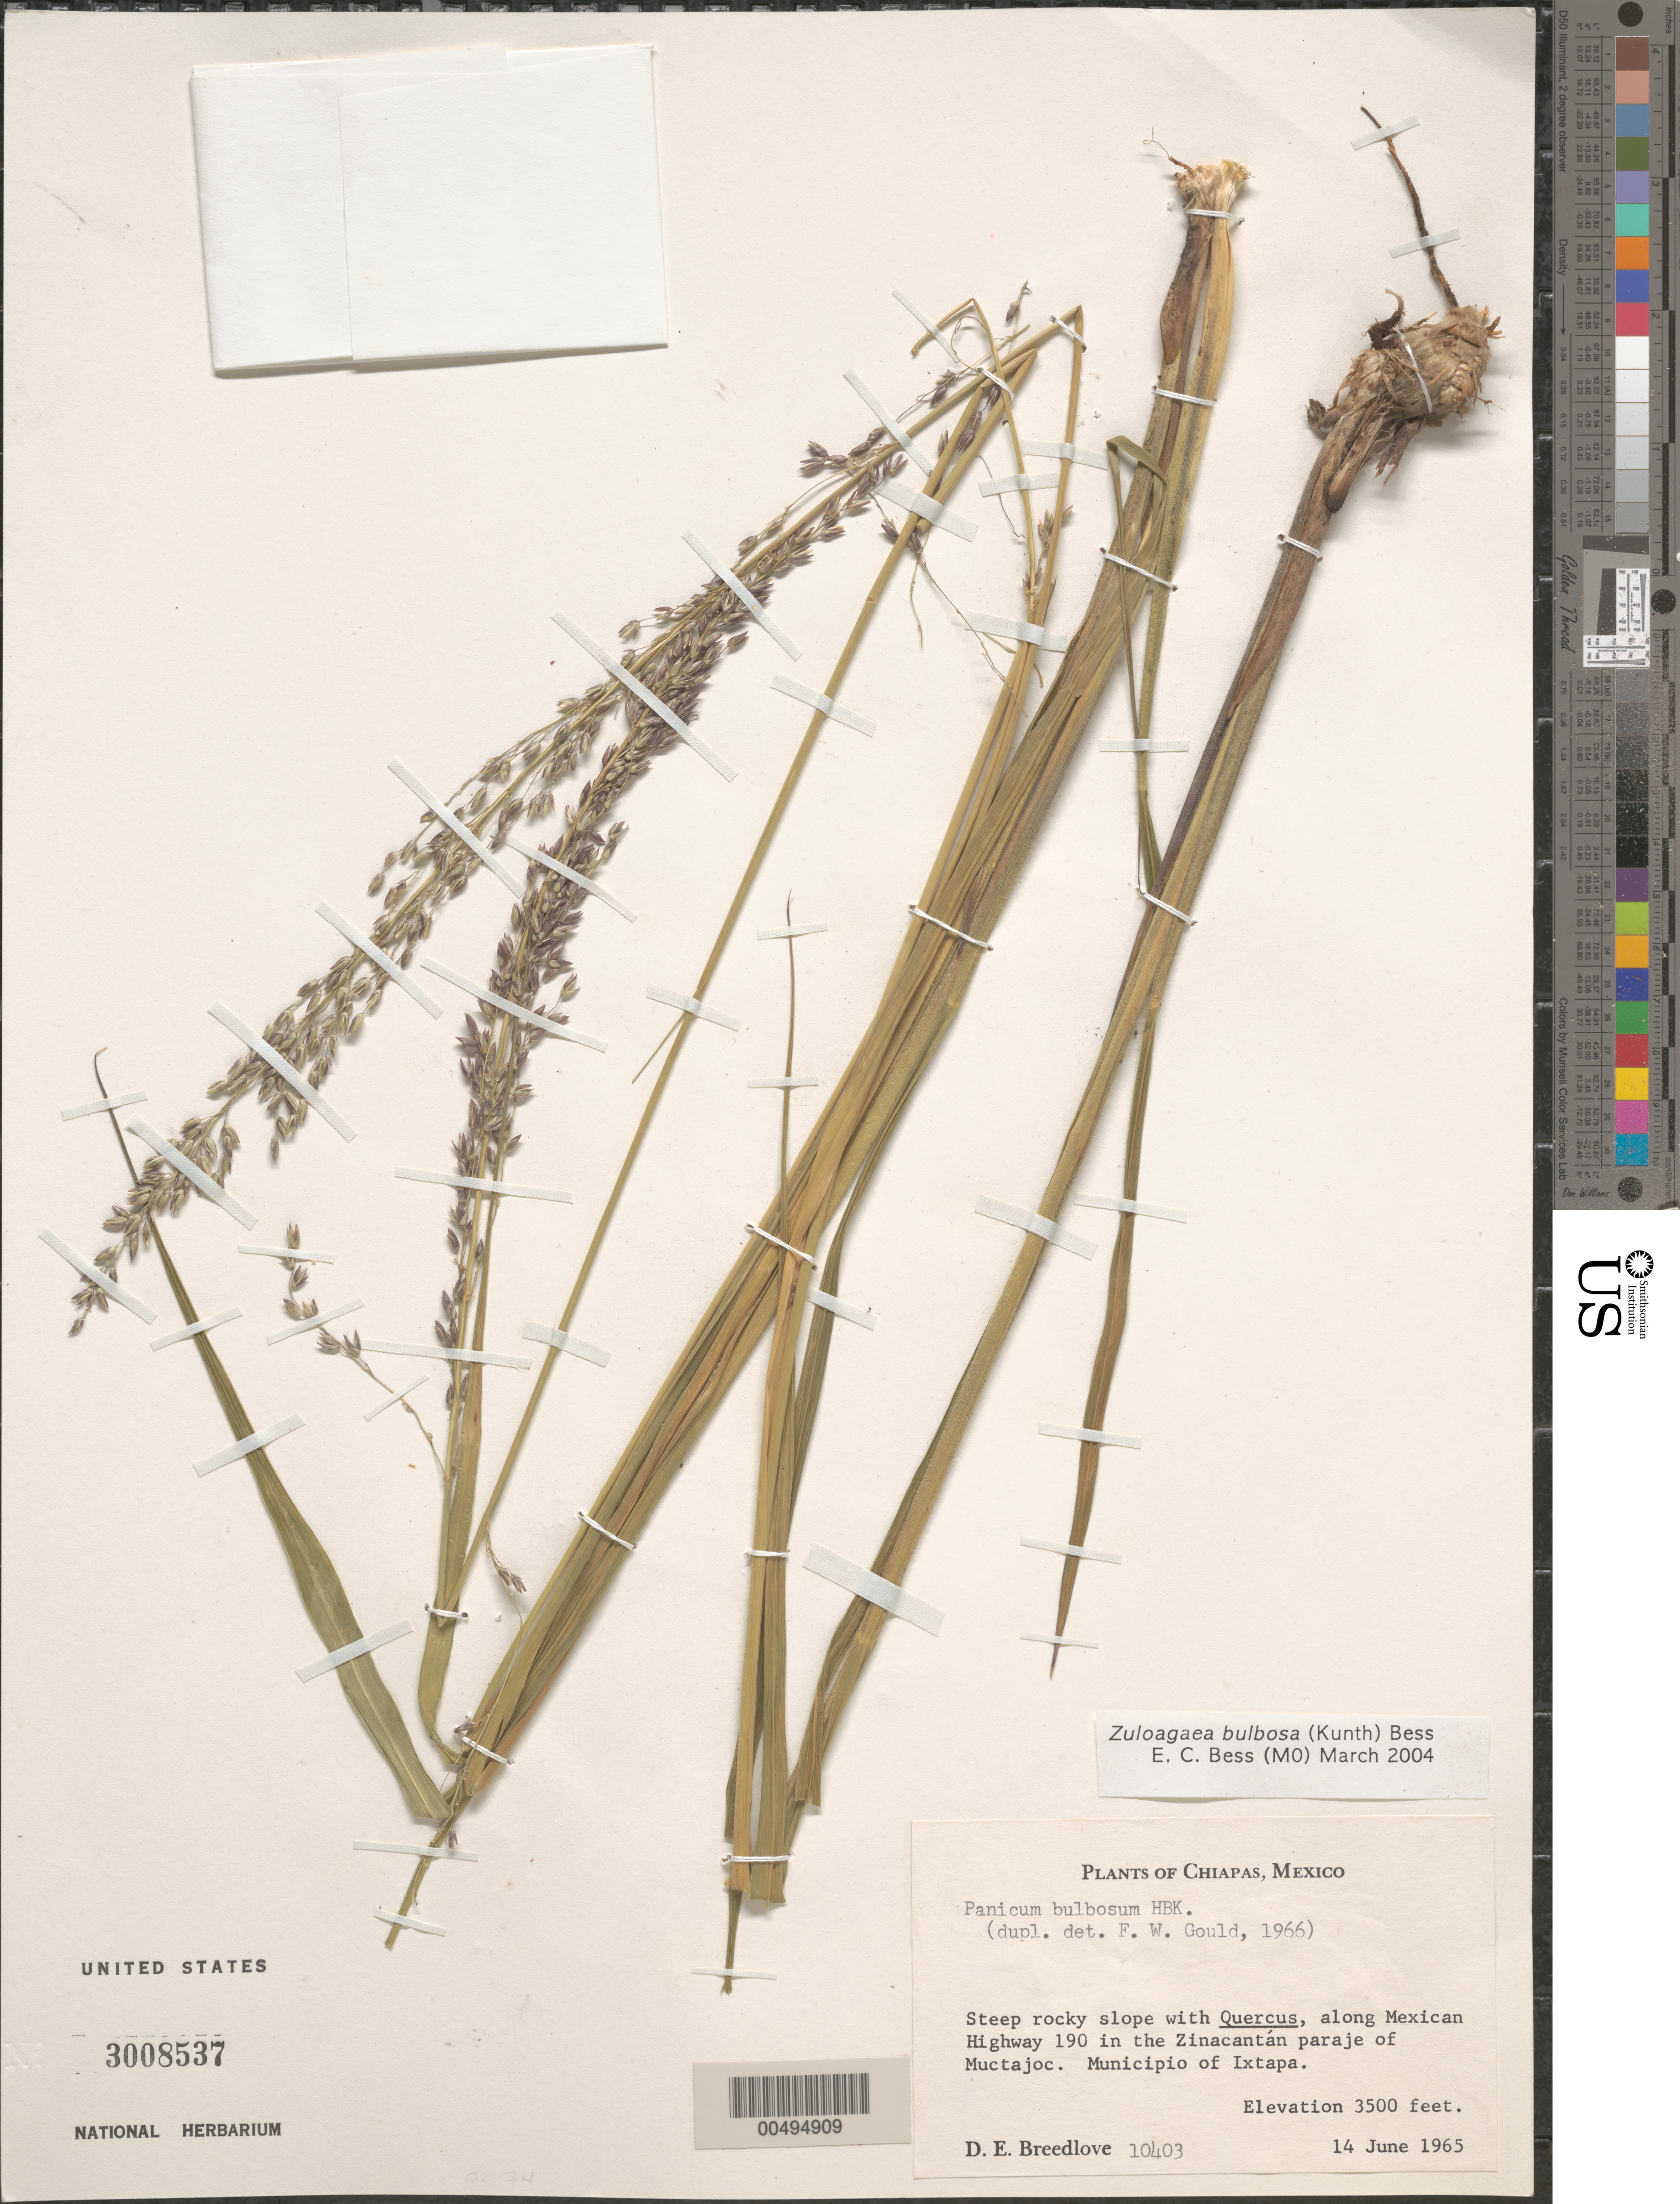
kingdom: Plantae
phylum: Tracheophyta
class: Liliopsida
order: Poales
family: Poaceae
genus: Panicum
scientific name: Panicum bulbosum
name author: Kunth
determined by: Gould, F. W.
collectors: D. E. Breedlove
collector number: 10403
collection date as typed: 14 Jun 1965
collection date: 1965-06-14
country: Mexico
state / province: Chiapas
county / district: Ixtapa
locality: Along Mexican Hwy 190 in the Zinacantán paraje of Muctajoc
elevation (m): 1067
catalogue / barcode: US 3008537